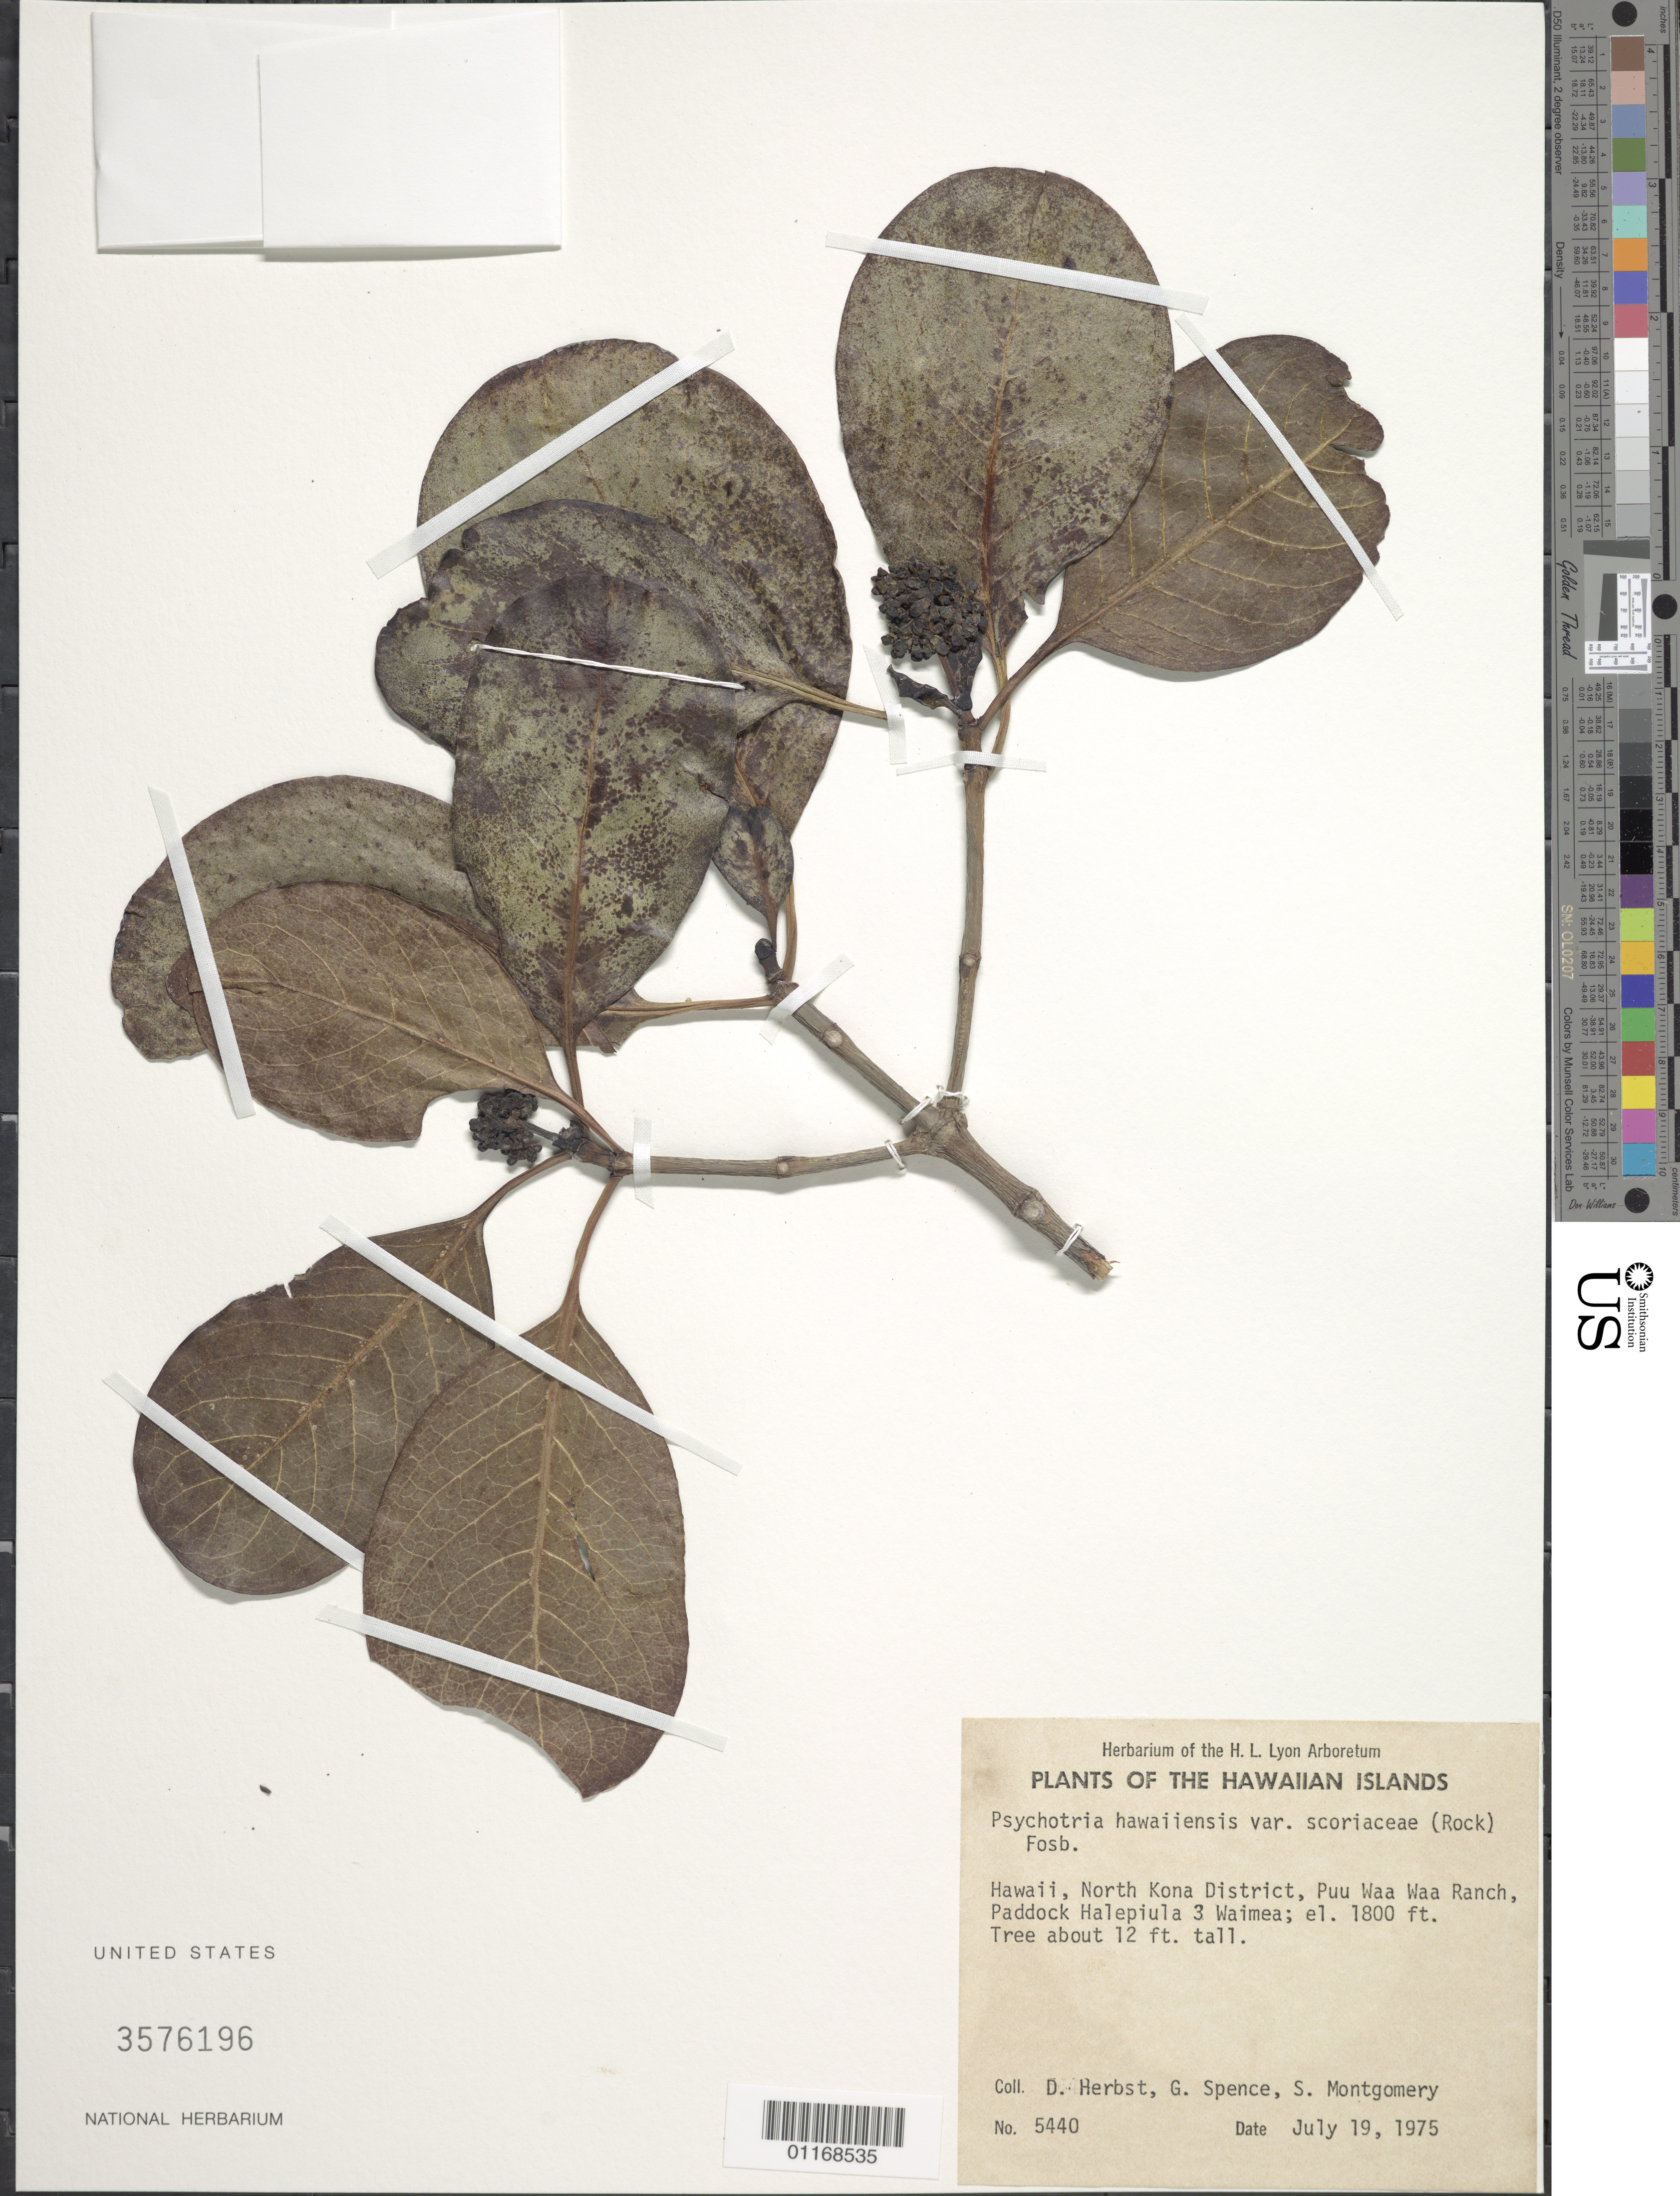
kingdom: Plantae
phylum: Tracheophyta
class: Magnoliopsida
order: Gentianales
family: Rubiaceae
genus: Psychotria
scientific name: Psychotria hawaiiensis var. scoriacea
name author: (Rock) Fosberg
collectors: D. R. Herbst, G. Spence & S. Montgomery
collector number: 5440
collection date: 1975-07-19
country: United States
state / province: Hawaii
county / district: Hawaii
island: Hawaii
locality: North Kona District, Pu'u Waa Waa Ranch, Paddock Halepiula 3 Waimea.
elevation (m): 549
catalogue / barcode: US 3576196